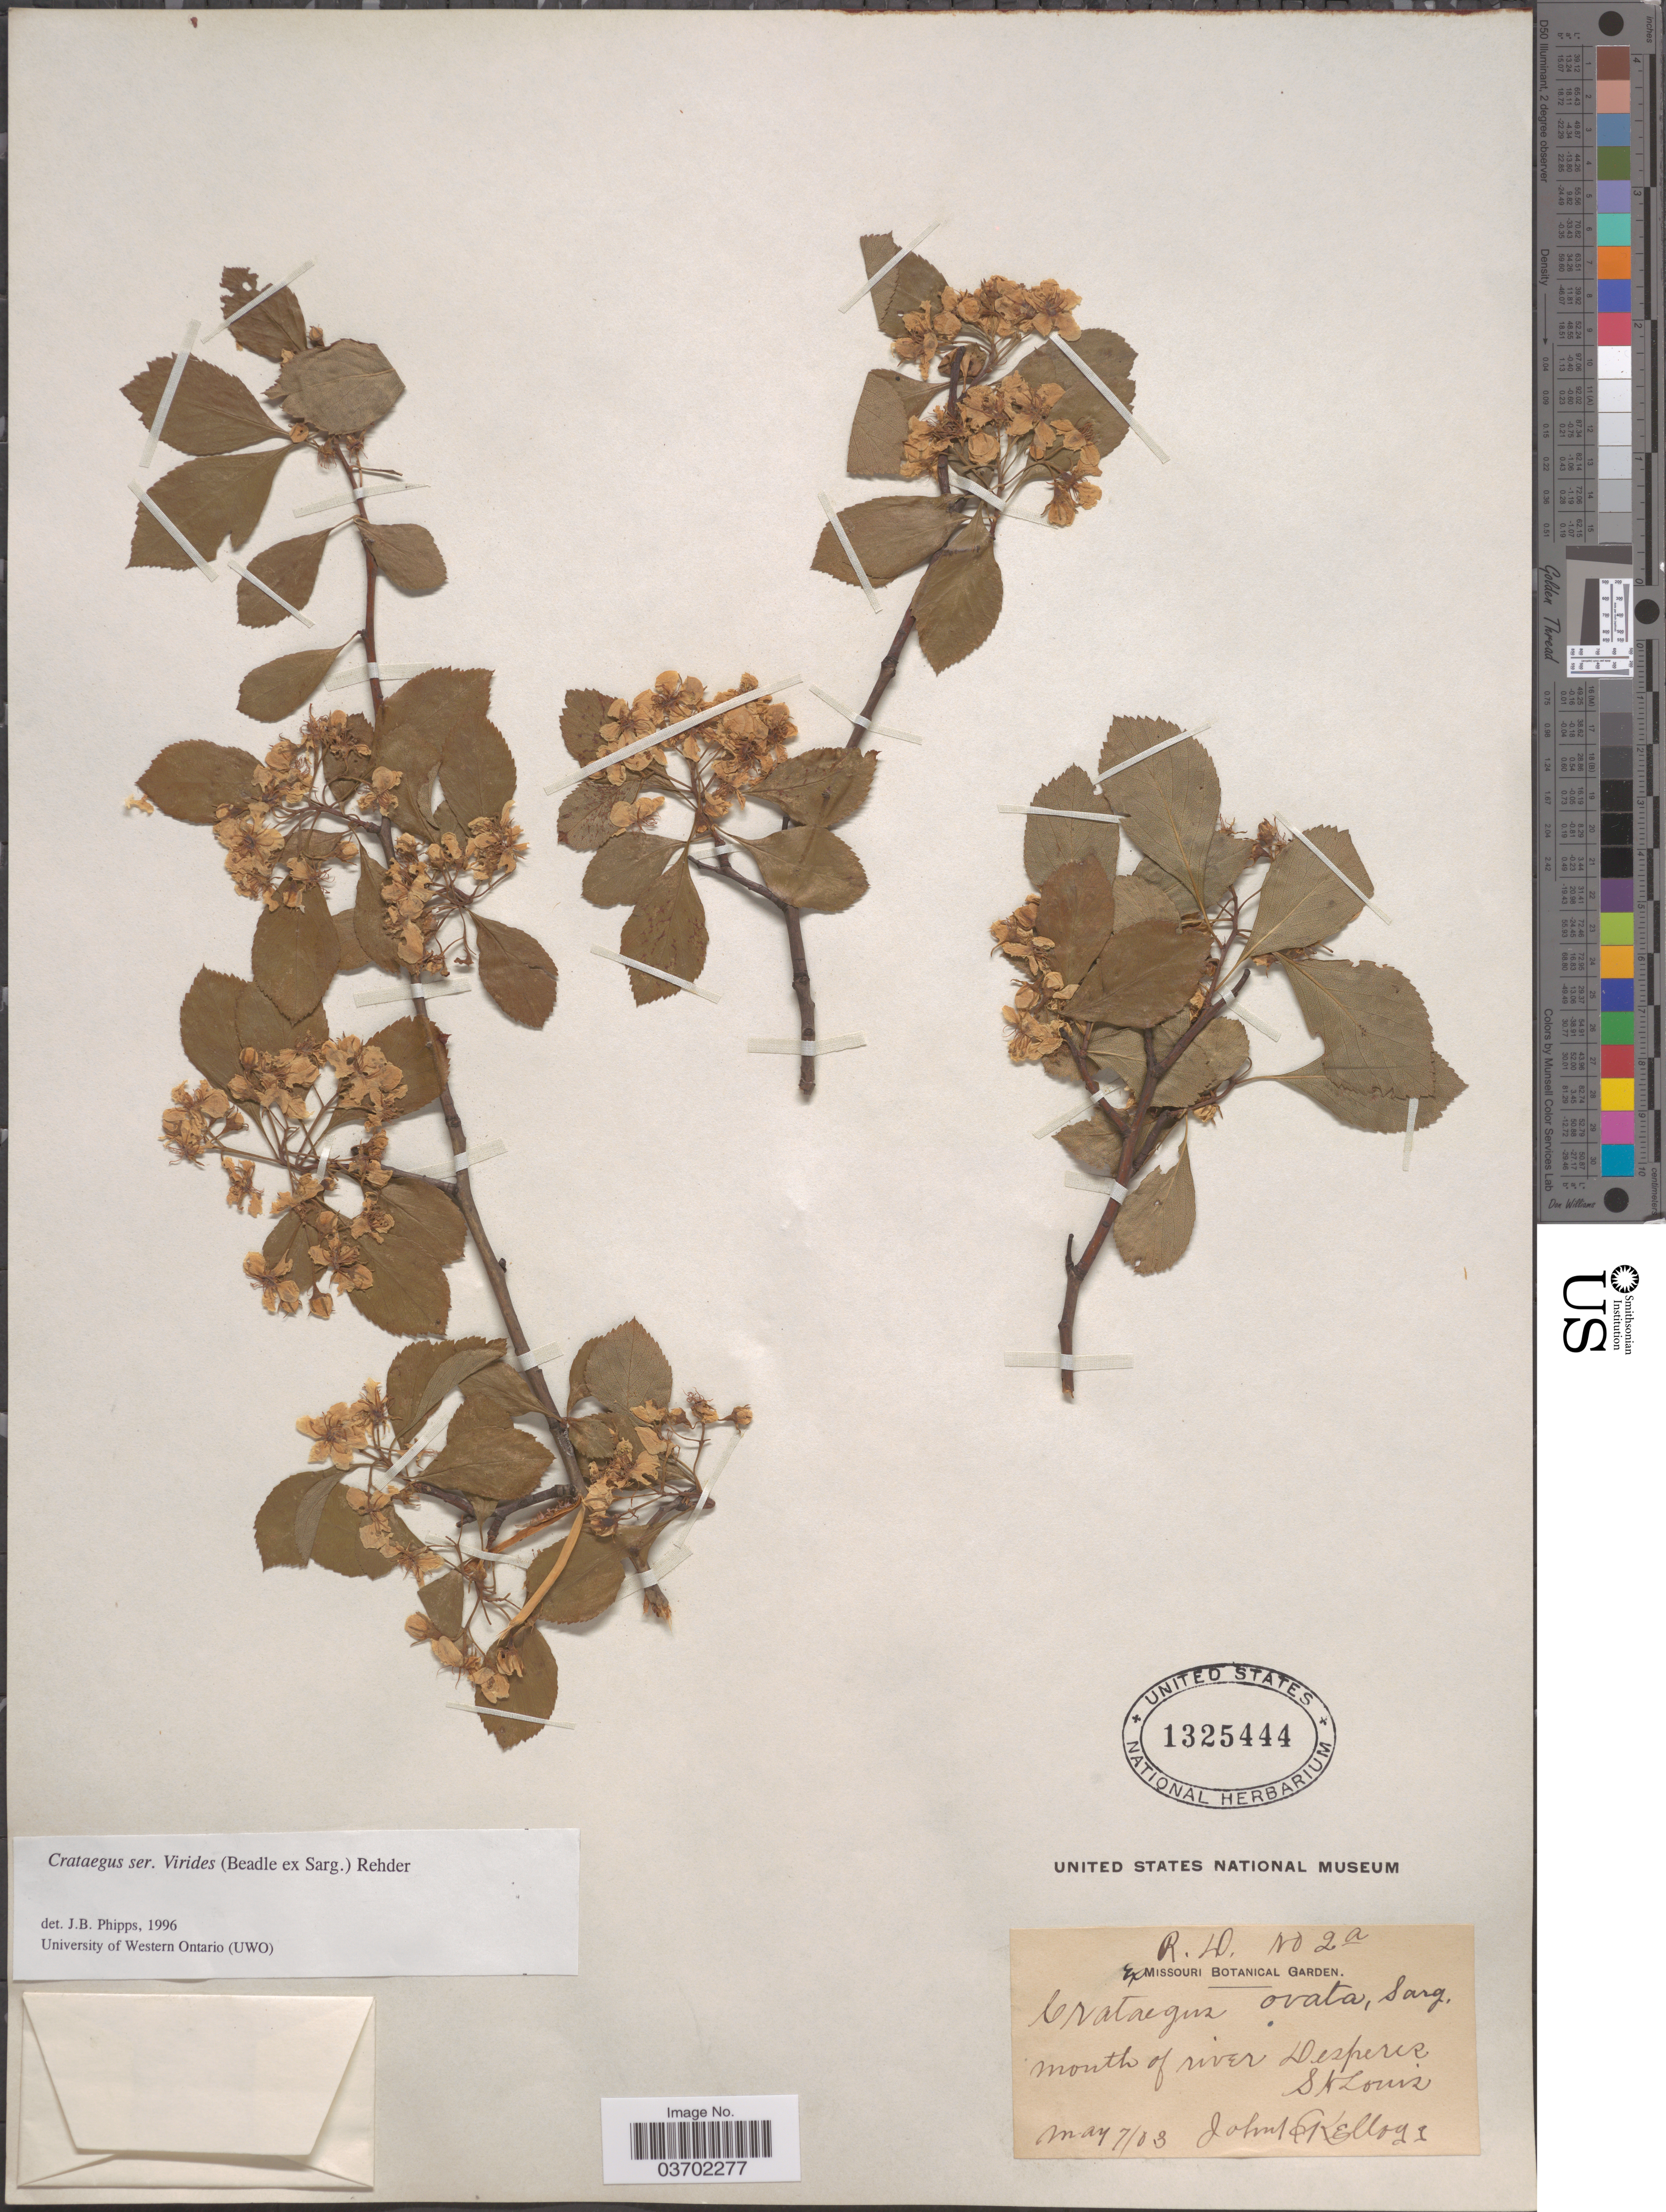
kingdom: Plantae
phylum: Tracheophyta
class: Magnoliopsida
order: Rosales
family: Rosaceae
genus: Crataegus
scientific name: Crataegus viridis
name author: L.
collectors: J. H. Kellogg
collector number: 2a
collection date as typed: Transcribed d/m/y: 7/5/3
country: United States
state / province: Missouri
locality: Mouth of river Desperes. St. Louis.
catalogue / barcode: US 1325444